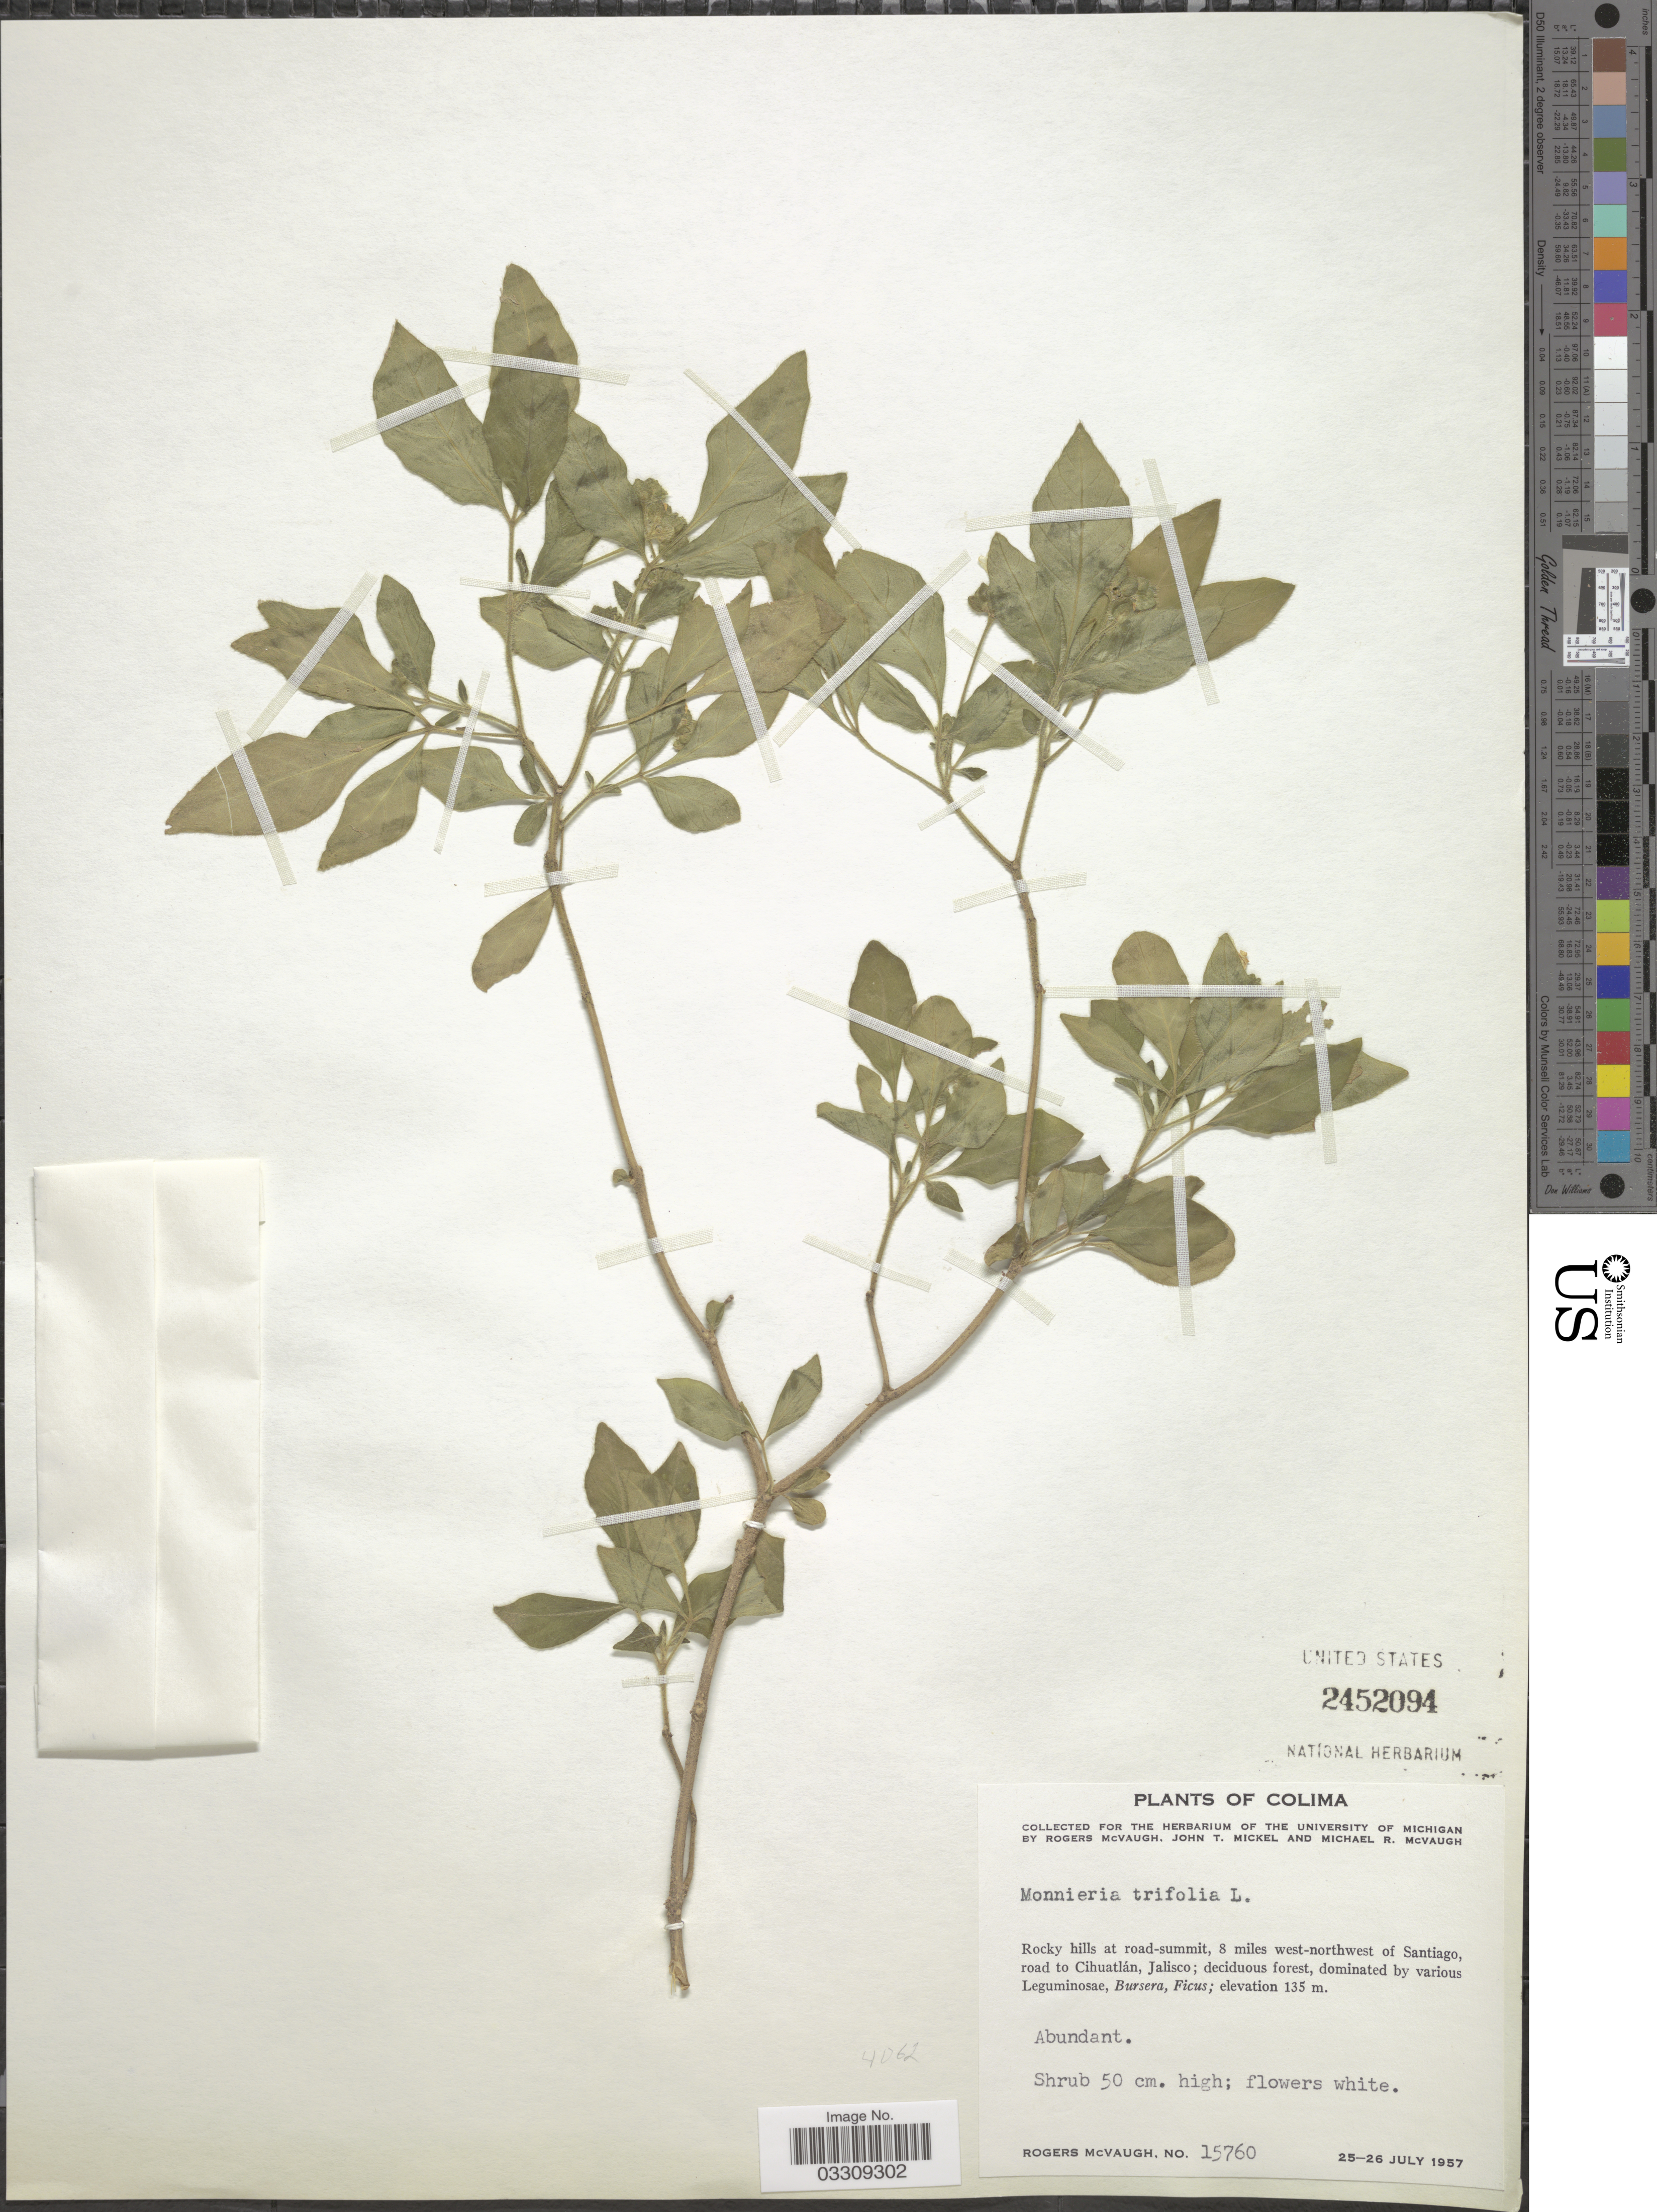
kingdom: Plantae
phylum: Tracheophyta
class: Magnoliopsida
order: Sapindales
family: Rutaceae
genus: Ertela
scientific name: Ertela trifolia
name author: (L.) Kuntze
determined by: Strong, Mark T., (BOT), Smithsonian Institution - National Museum of Natural History (UNITED STATES)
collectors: R. McVaugh, J. T. Mickel & M. R. McVaugh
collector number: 15760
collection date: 1957-07-25/1957-07-26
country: Mexico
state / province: Colima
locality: Rocky hills at road-summit, 8 miles west-northwest of Santiago, road to Cihuatlán, Jalisco.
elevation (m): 135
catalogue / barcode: US 2452094